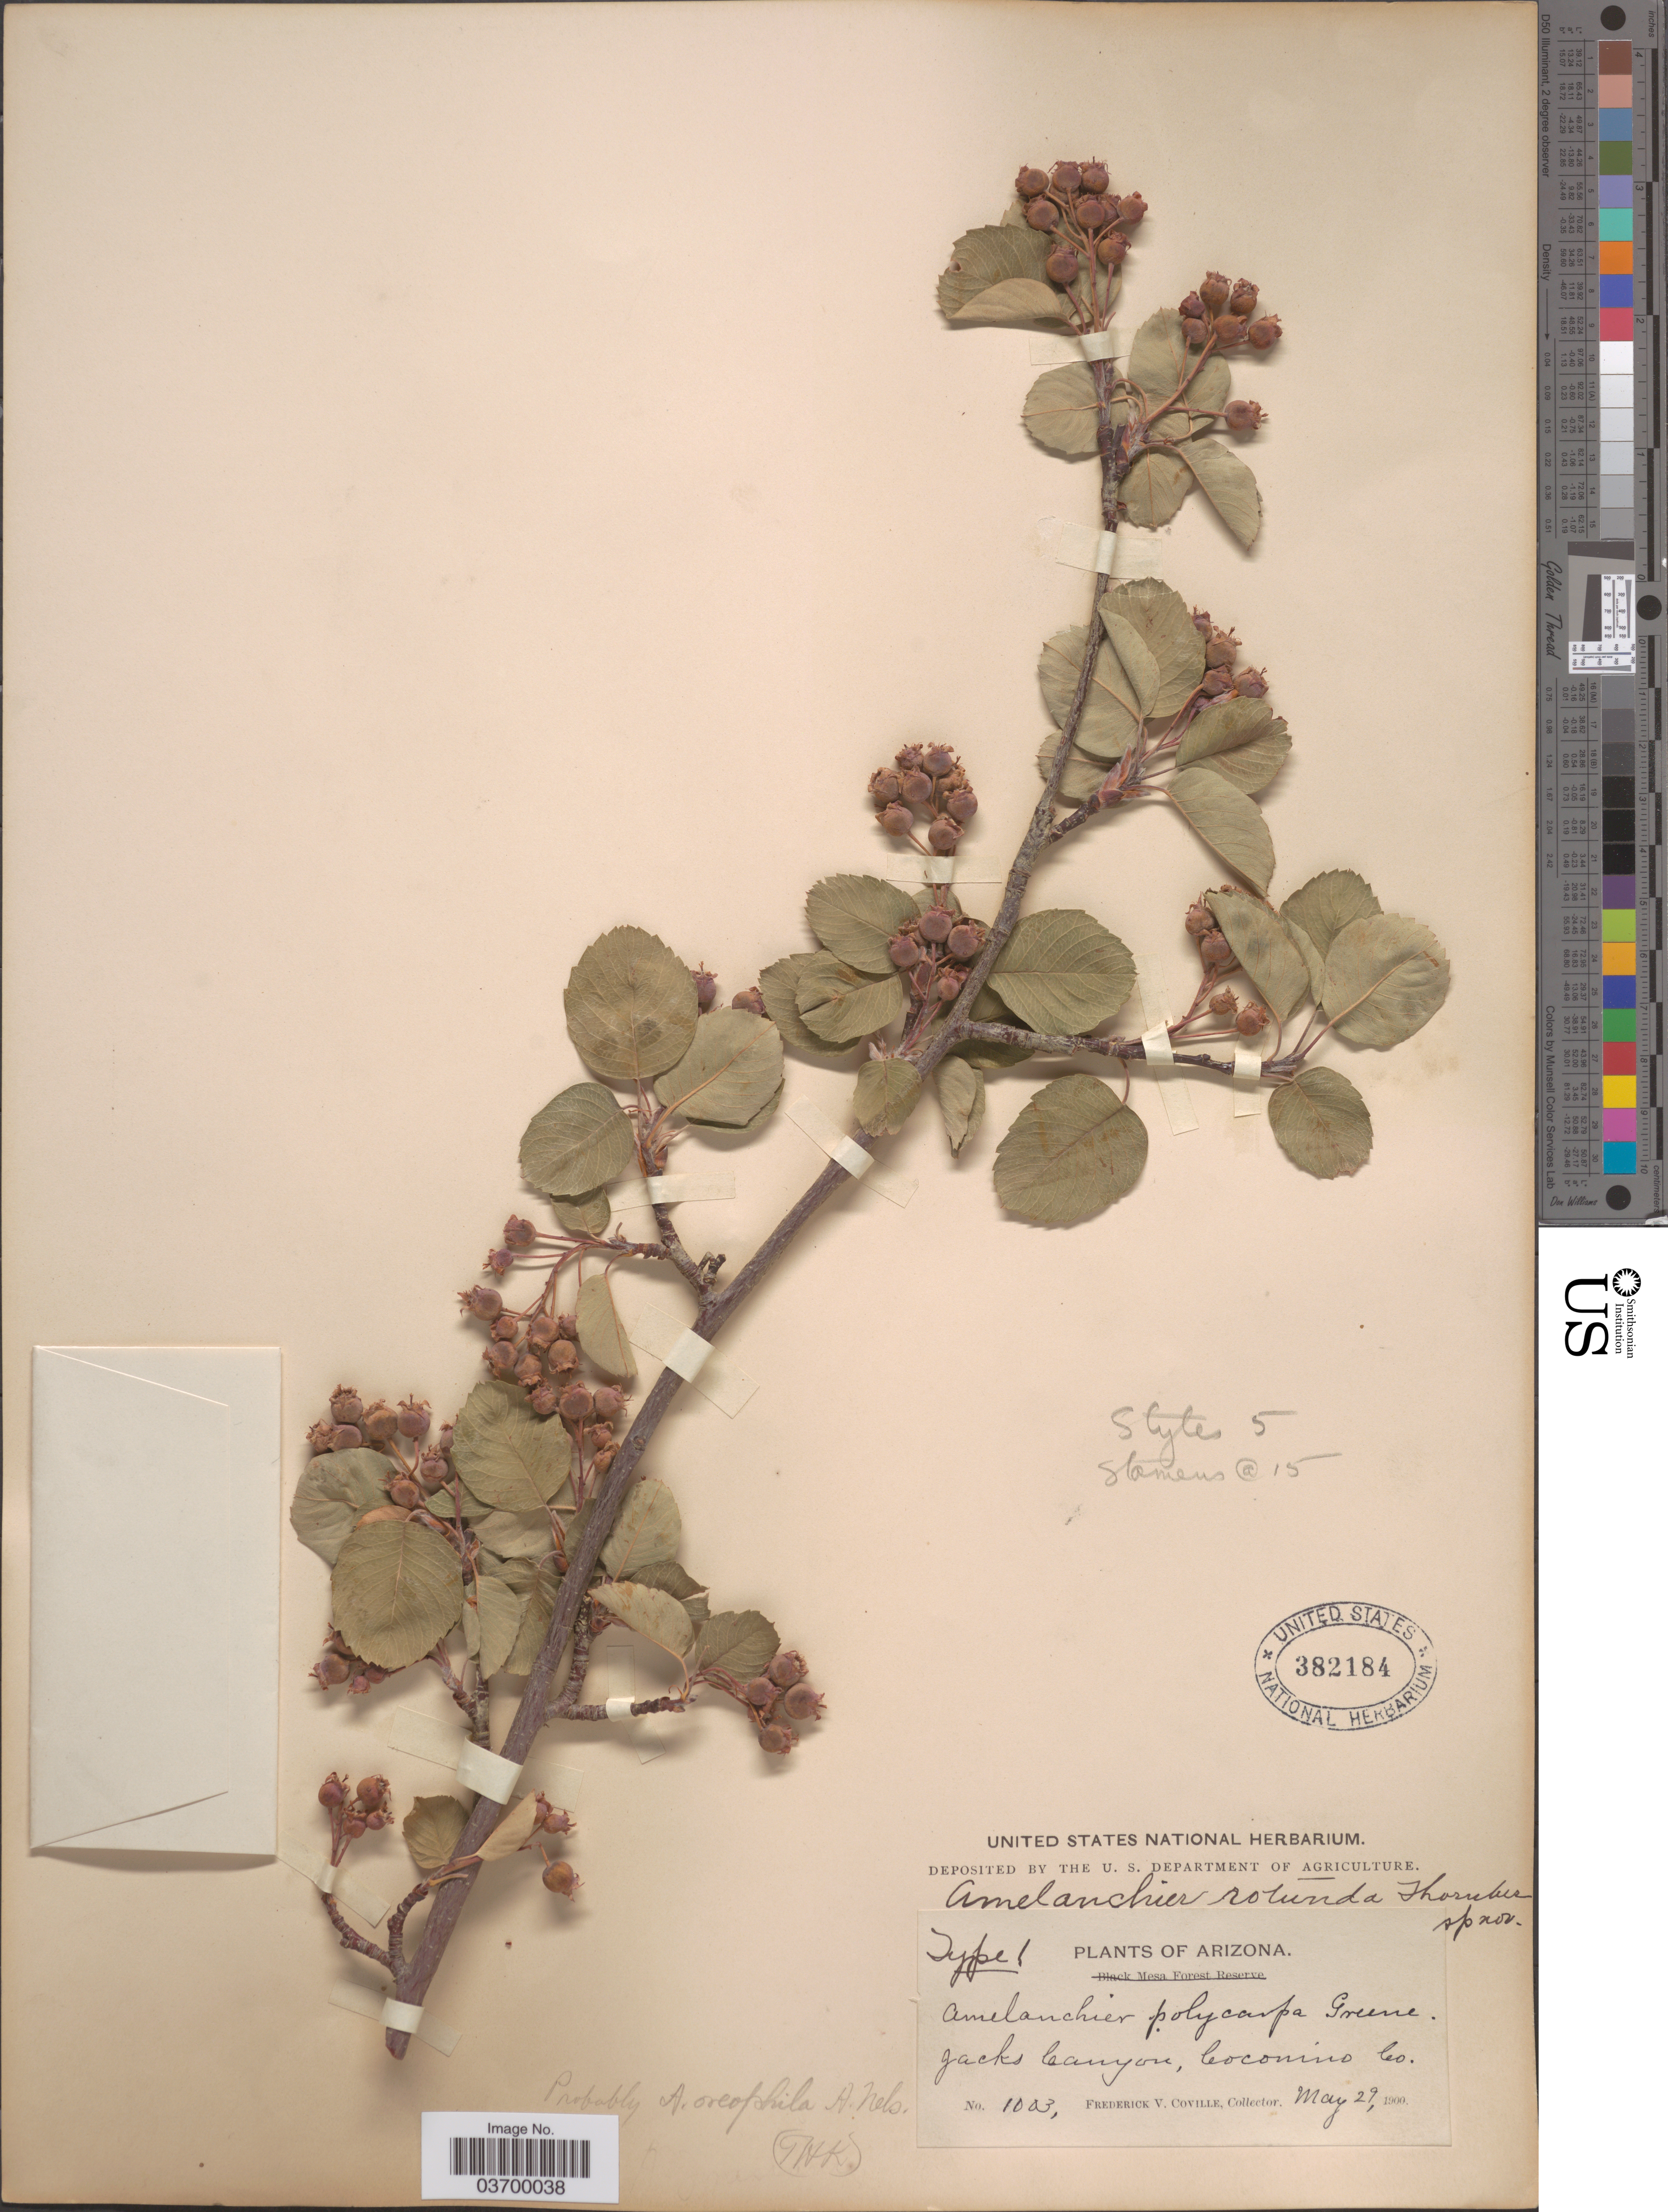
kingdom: Plantae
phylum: Tracheophyta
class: Magnoliopsida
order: Rosales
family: Rosaceae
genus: Amelanchier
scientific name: Amelanchier alnifolia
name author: (Nutt.) Nutt. ex M. Roem.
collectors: F. V. Coville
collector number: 1003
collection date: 1900-05-29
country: United States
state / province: Arizona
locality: Jacks Canyon, Coconino Co.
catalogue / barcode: US 382184